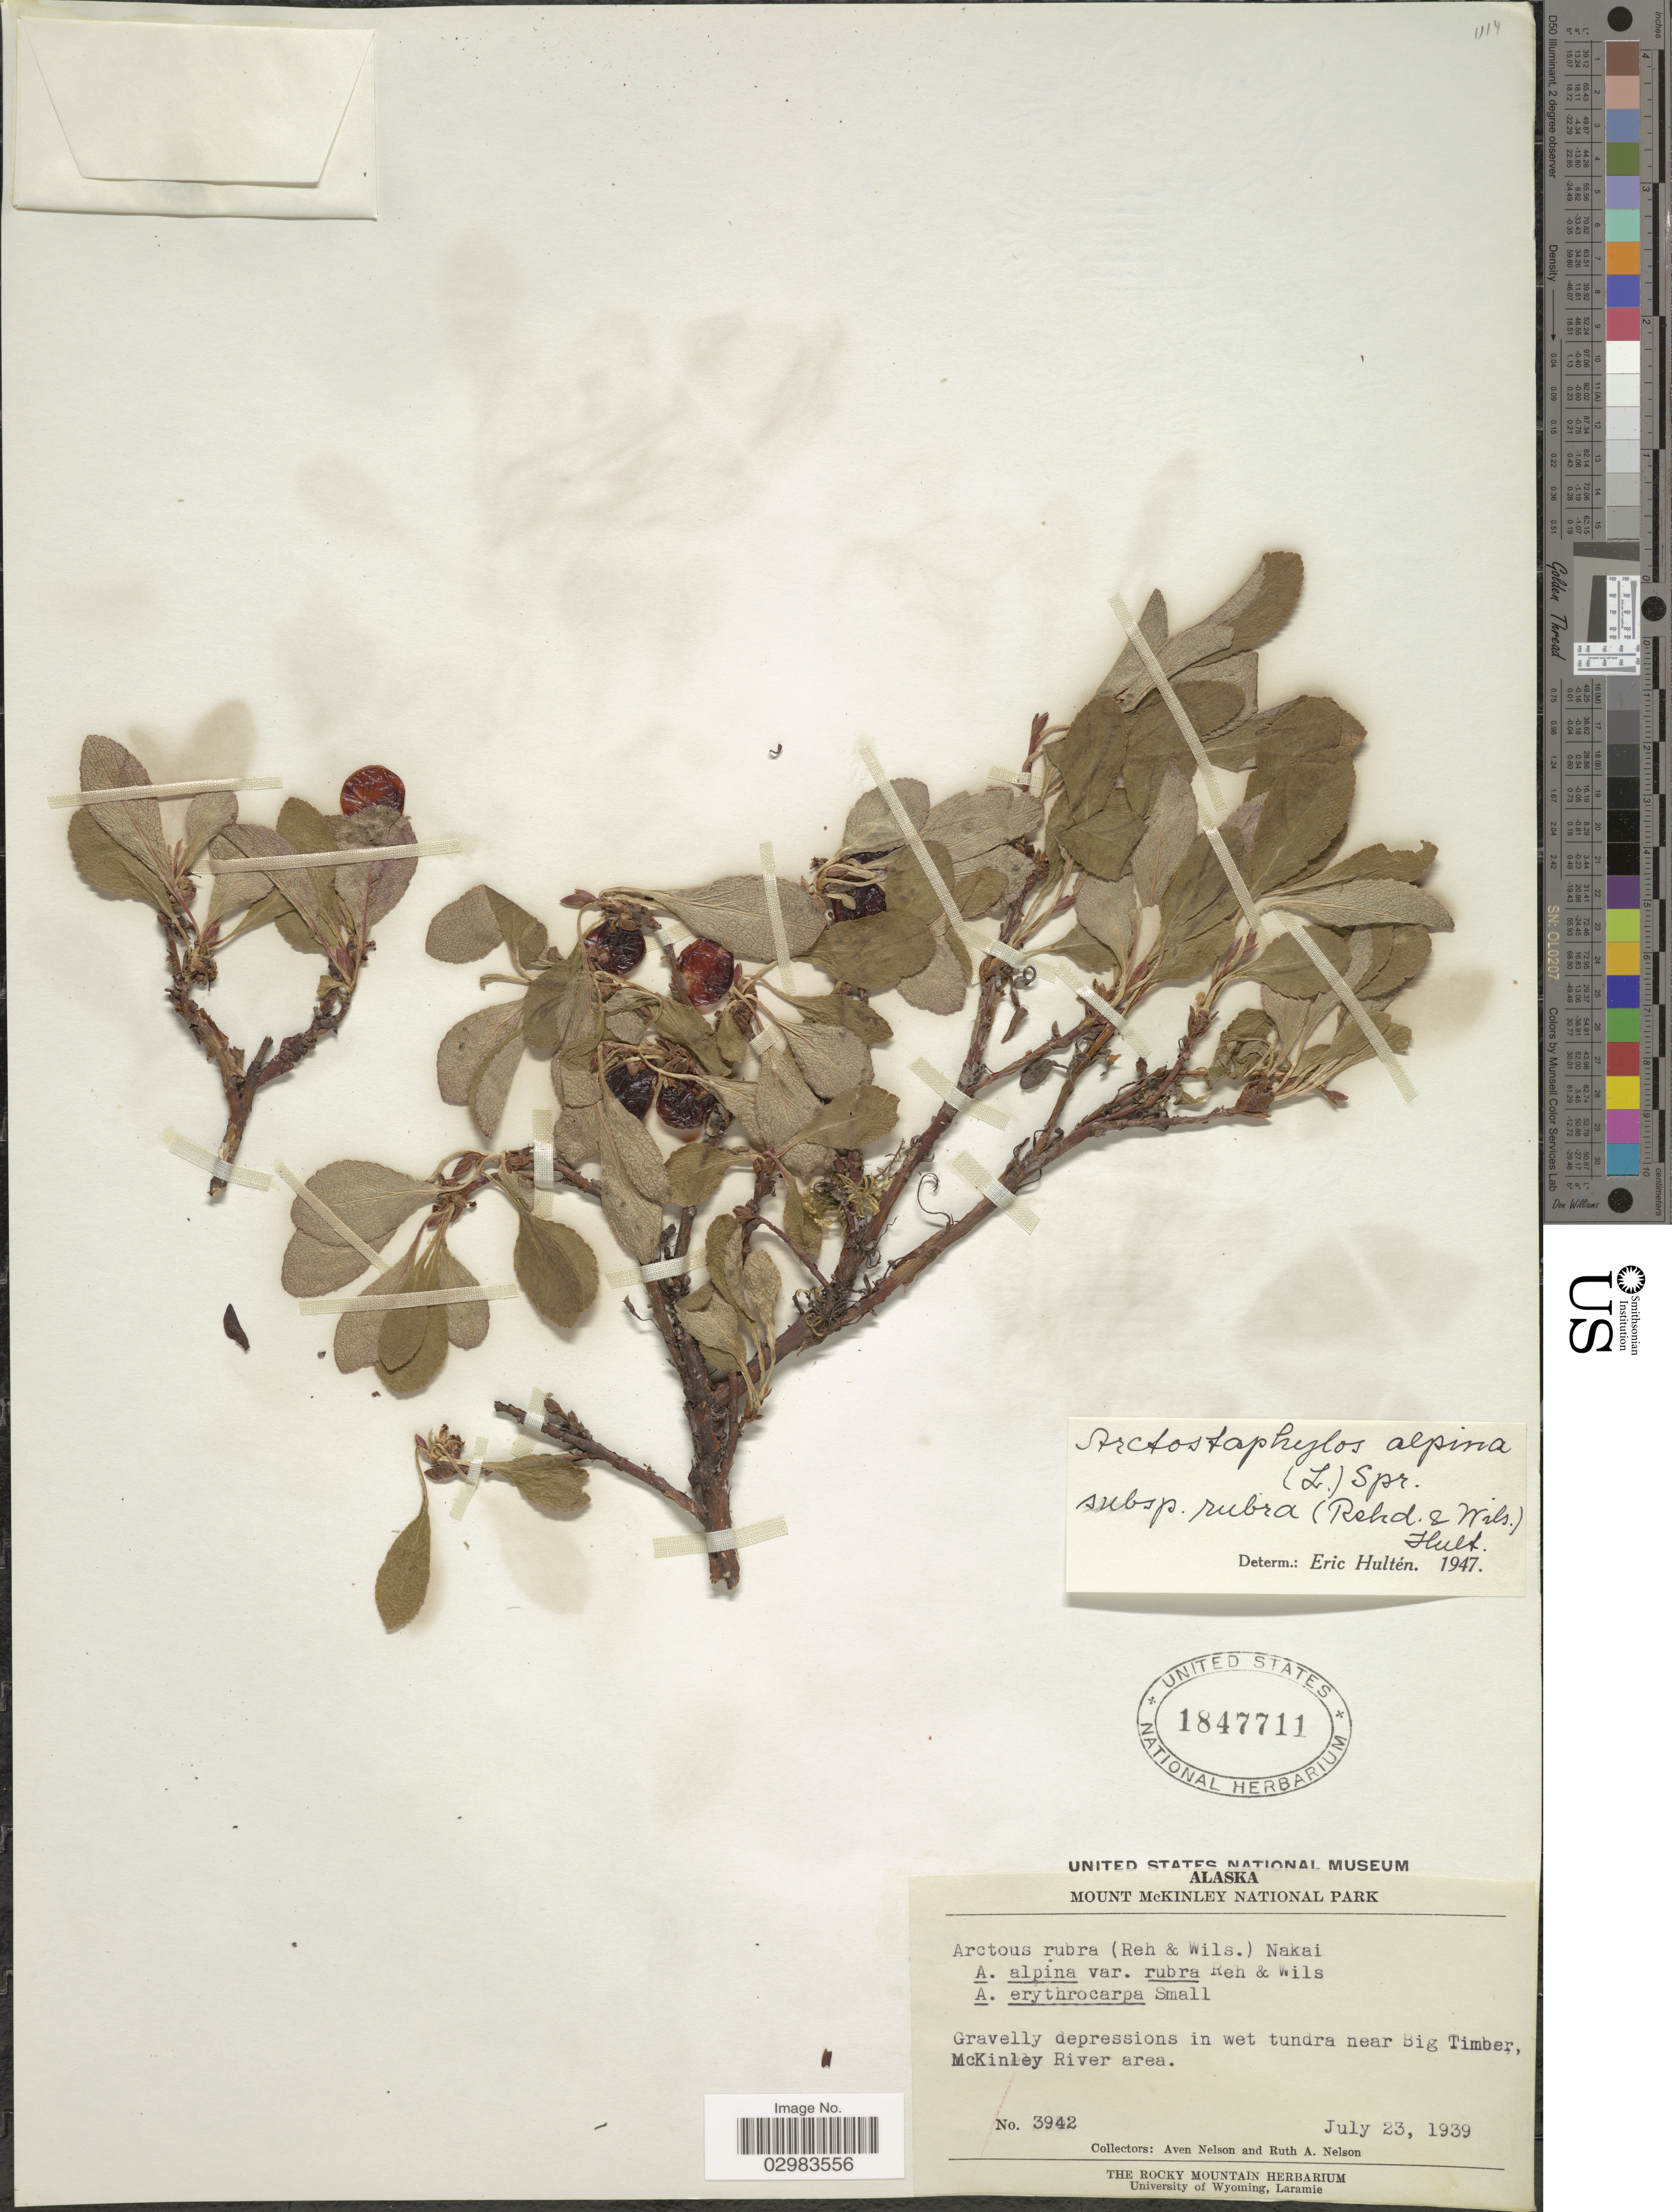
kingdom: Plantae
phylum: Tracheophyta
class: Magnoliopsida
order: Ericales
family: Ericaceae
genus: Arctostaphylos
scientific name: Arctostaphylos alpina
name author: (L.) Spreng.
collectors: A. Nelson & R. A. Nelson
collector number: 3942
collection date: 1939-07-23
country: United States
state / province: Alaska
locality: Mount McKinley National Park, Gravelly depressions in wet tundra near Big Timber, McKinley River area.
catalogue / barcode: US 1847711